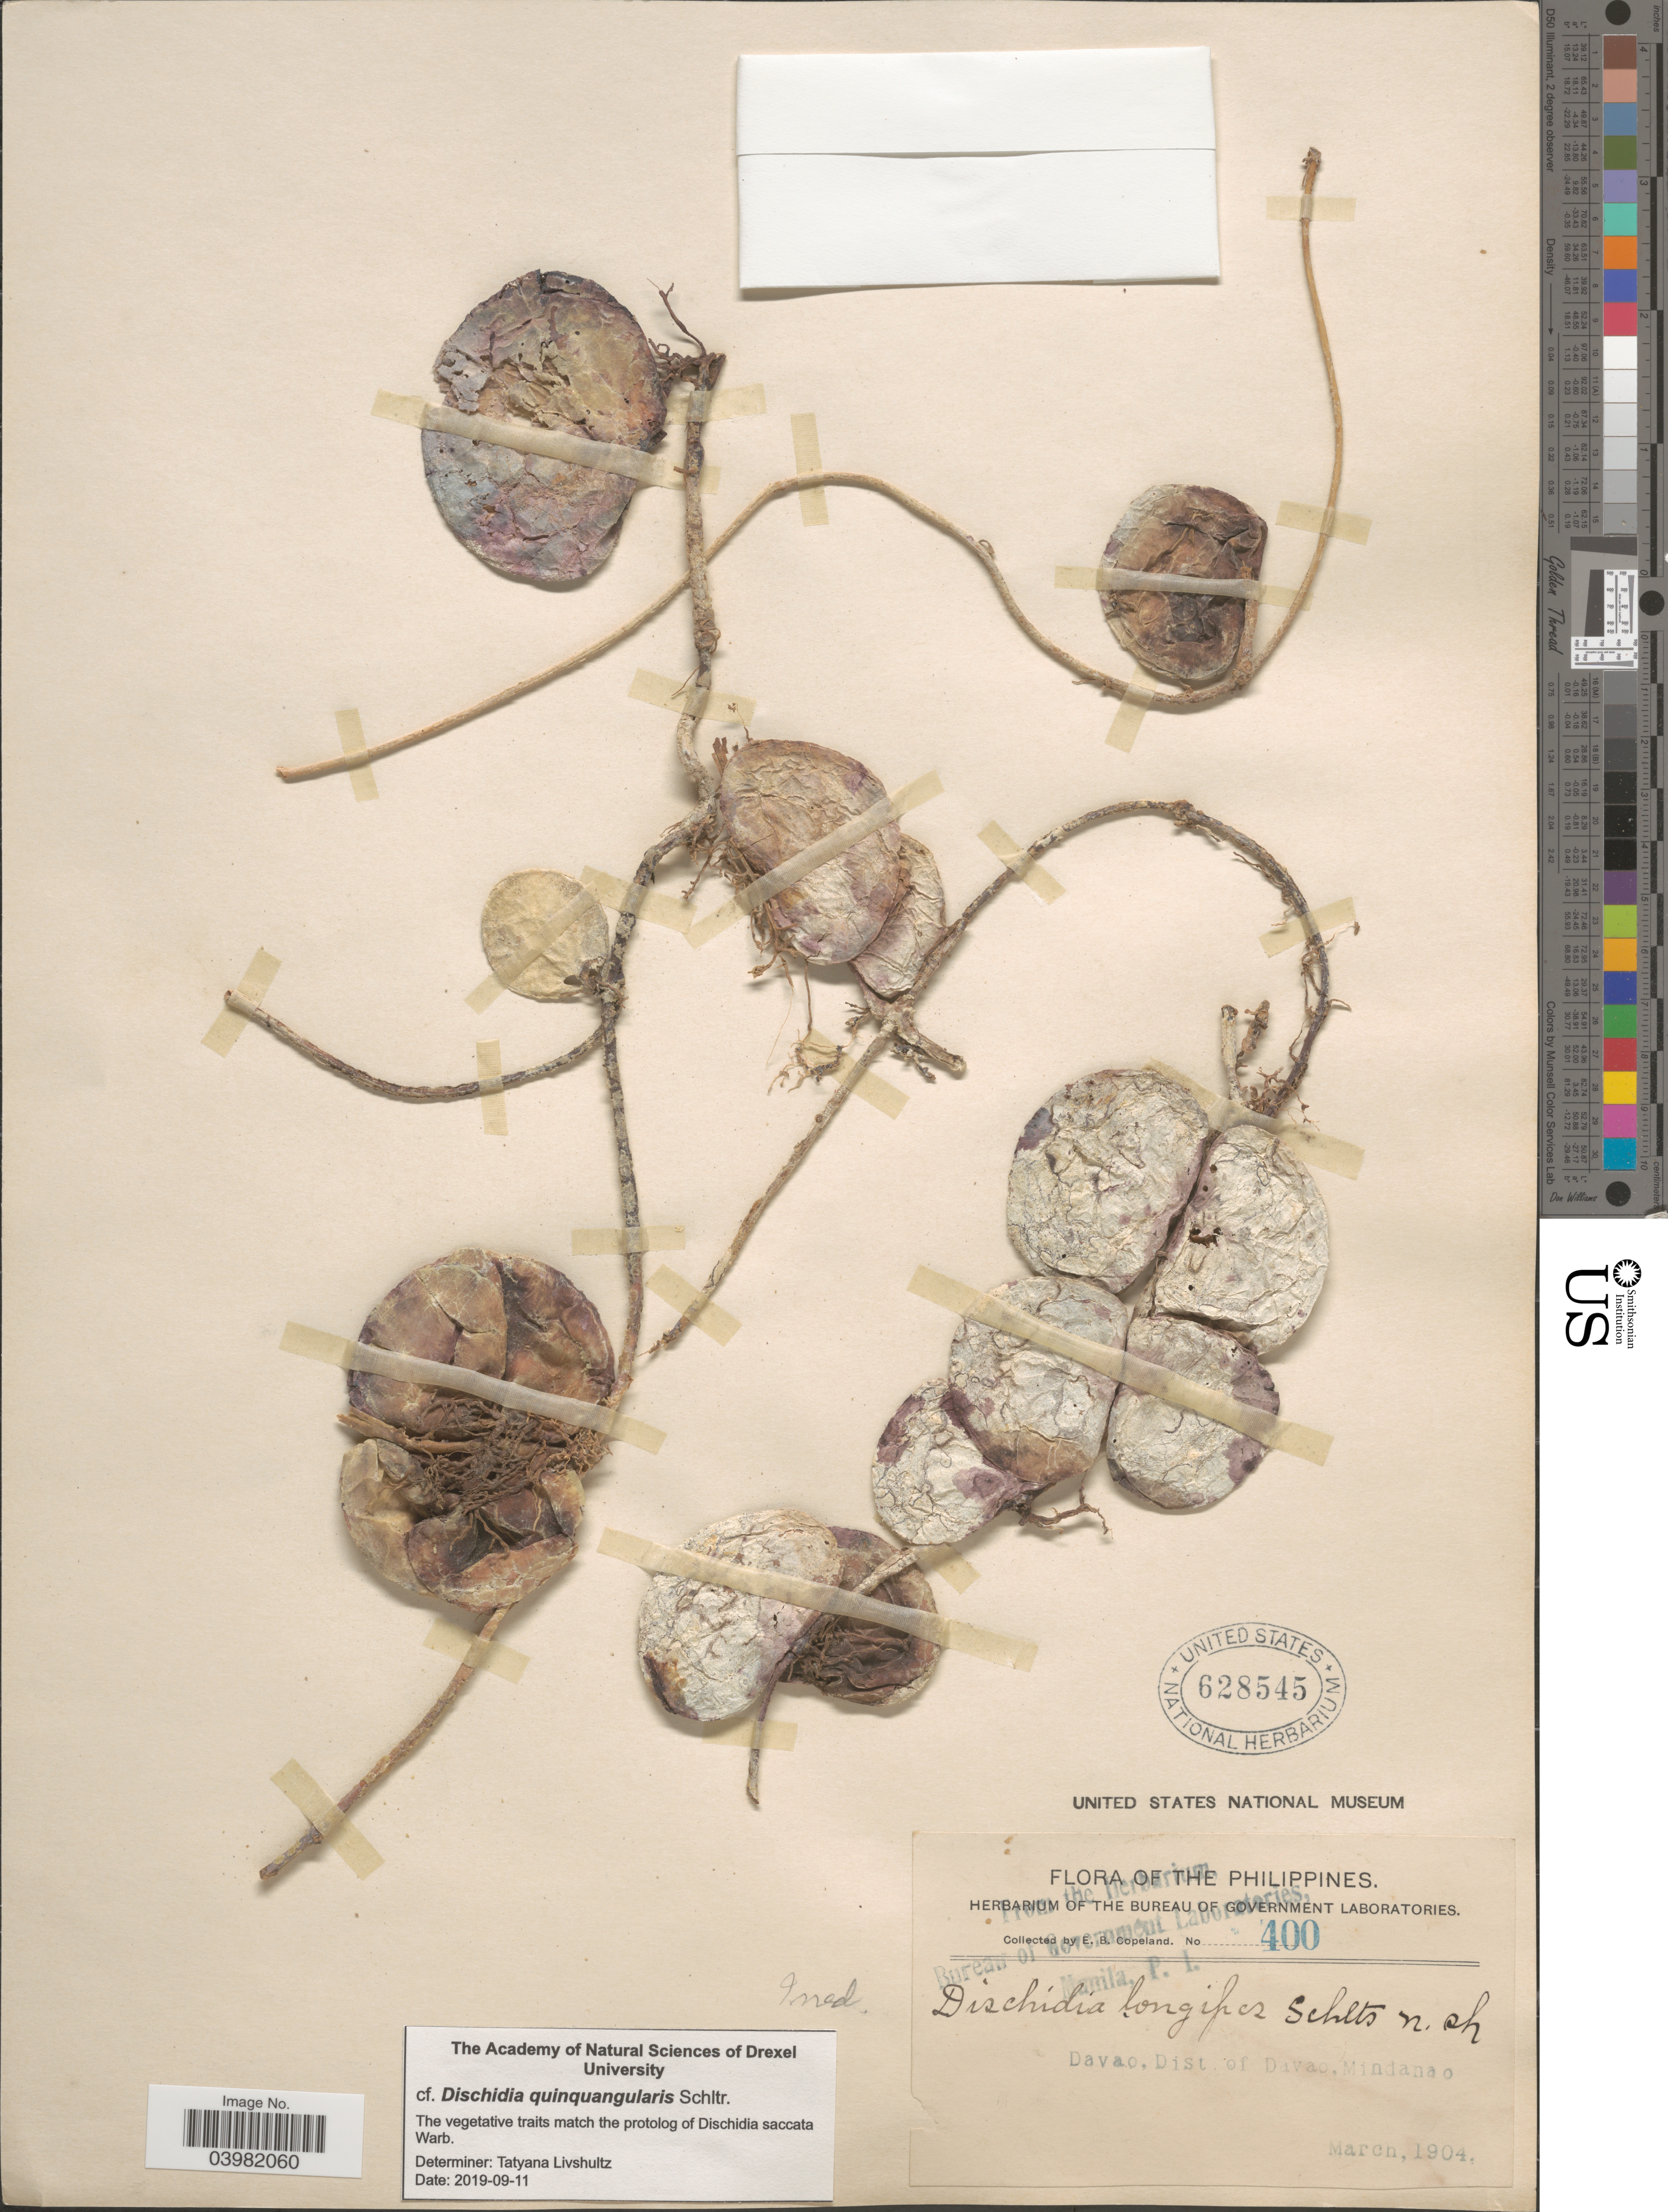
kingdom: Plantae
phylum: Tracheophyta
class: Magnoliopsida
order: Gentianales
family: Apocynaceae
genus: Dischidia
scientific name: Dischidia quinquangularis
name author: Schltr.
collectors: E. B. Copeland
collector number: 400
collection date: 1904-03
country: Philippines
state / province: Davao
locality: Davao, Dist. of Davao, Mindanao.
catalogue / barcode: US 628545